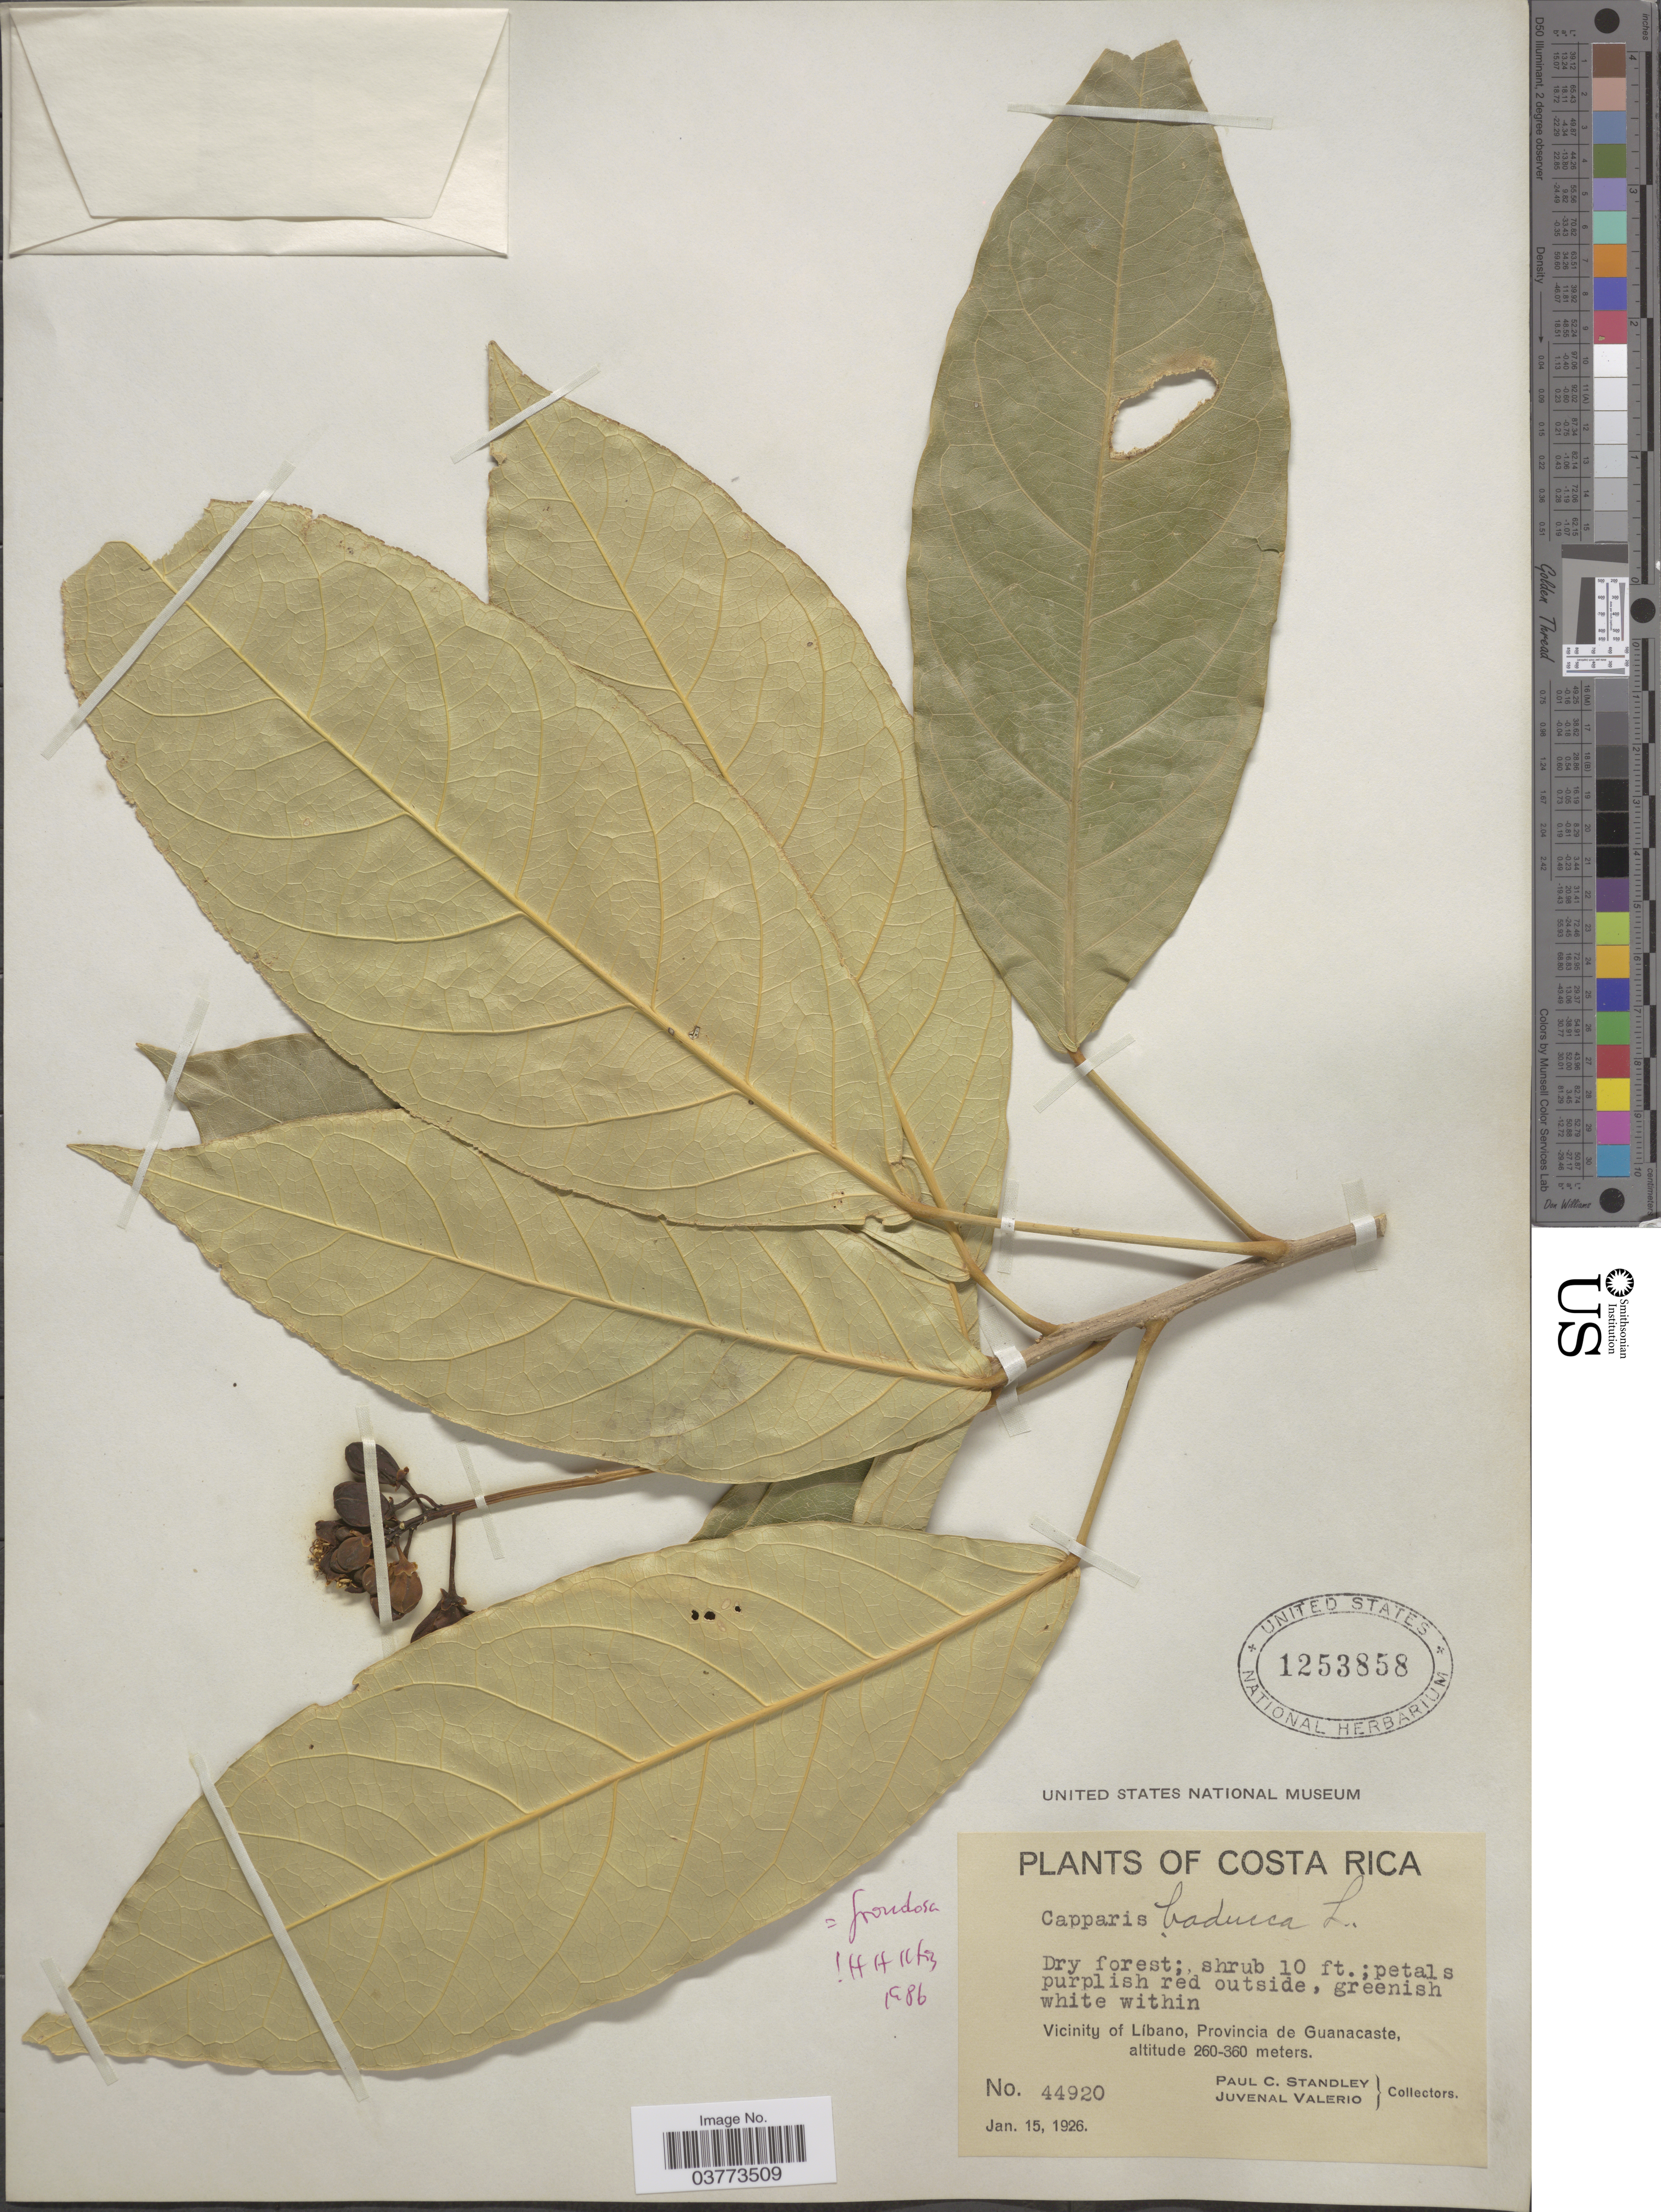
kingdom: Plantae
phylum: Tracheophyta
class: Magnoliopsida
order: Brassicales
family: Capparaceae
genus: Capparidastrum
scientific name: Capparidastrum frondosum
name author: (Jacq.) Cornejo & Iltis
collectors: P. C. Standley & J. Valerio R.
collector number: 44920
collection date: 1926-01-15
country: Costa Rica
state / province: Guanacaste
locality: Vicinity of Líbano.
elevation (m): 260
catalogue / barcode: US 1253858